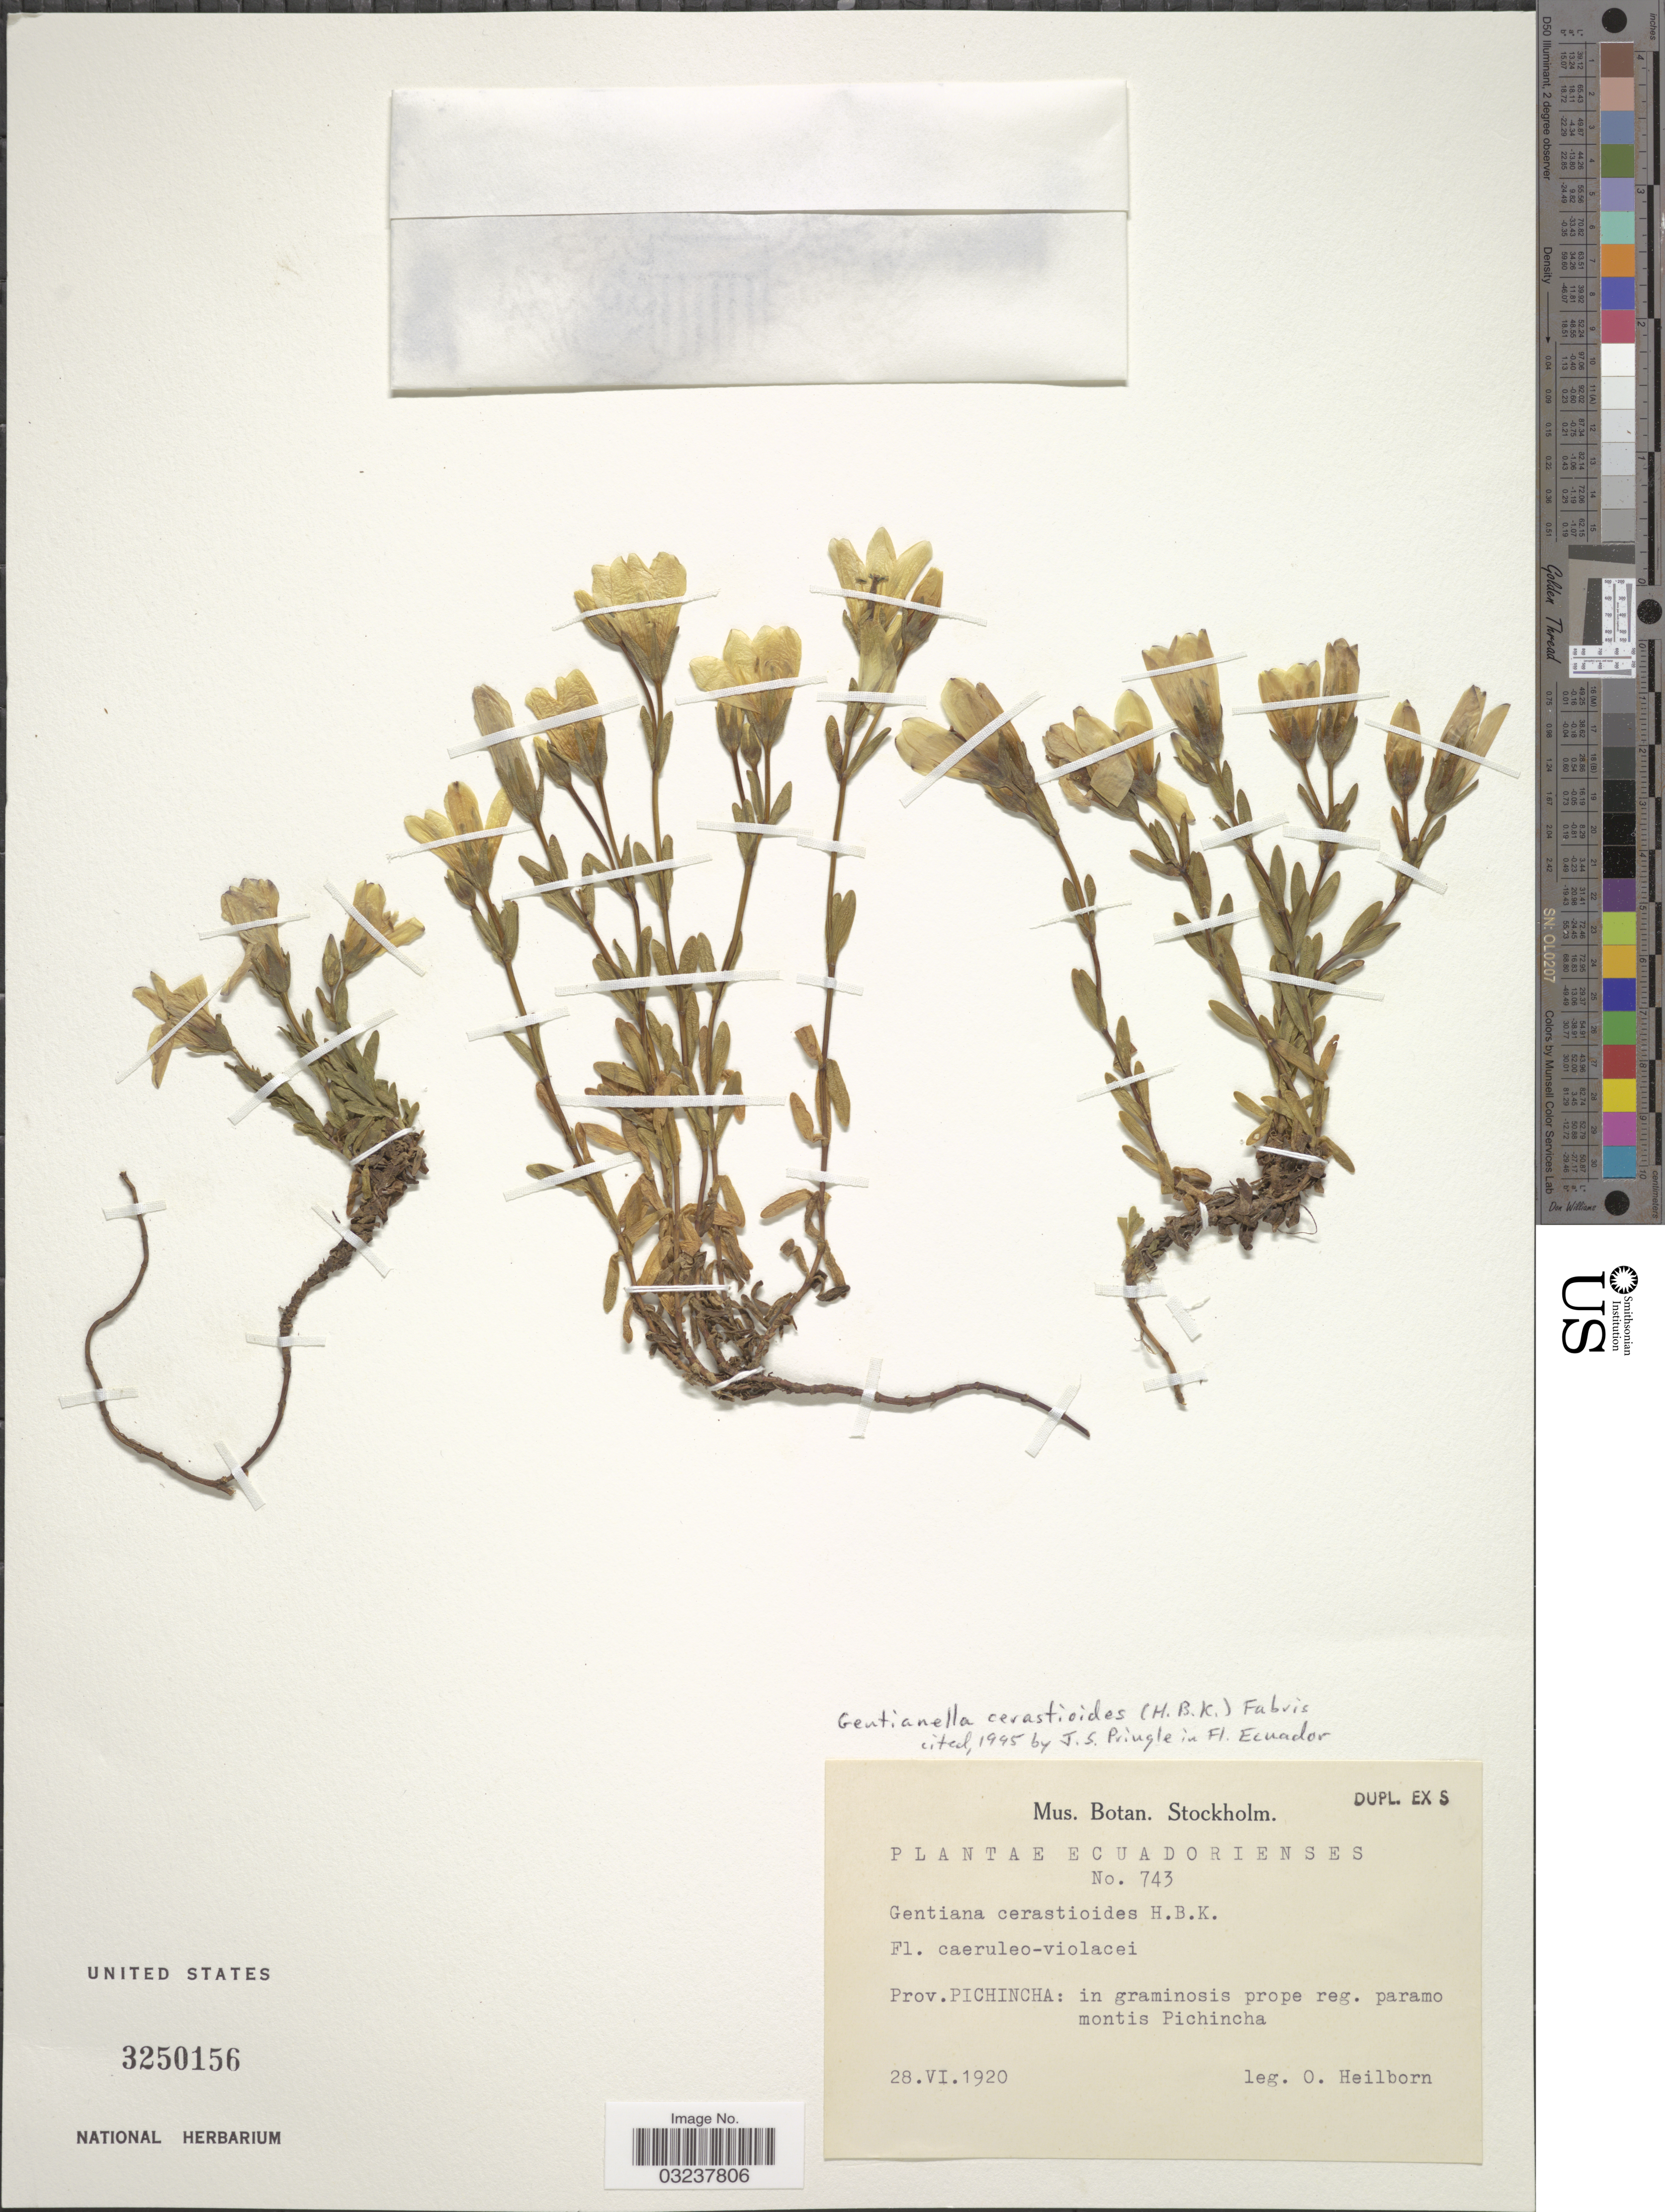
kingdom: Plantae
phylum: Tracheophyta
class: Magnoliopsida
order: Gentianales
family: Gentianaceae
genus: Gentianella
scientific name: Gentianella cerastioides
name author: (Kunth) Fabris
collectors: O. Heilborn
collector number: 743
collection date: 1920-06-28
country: Ecuador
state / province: Pichincha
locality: In graminosis prope reg. paramo montis Pichincha.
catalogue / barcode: US 3250156